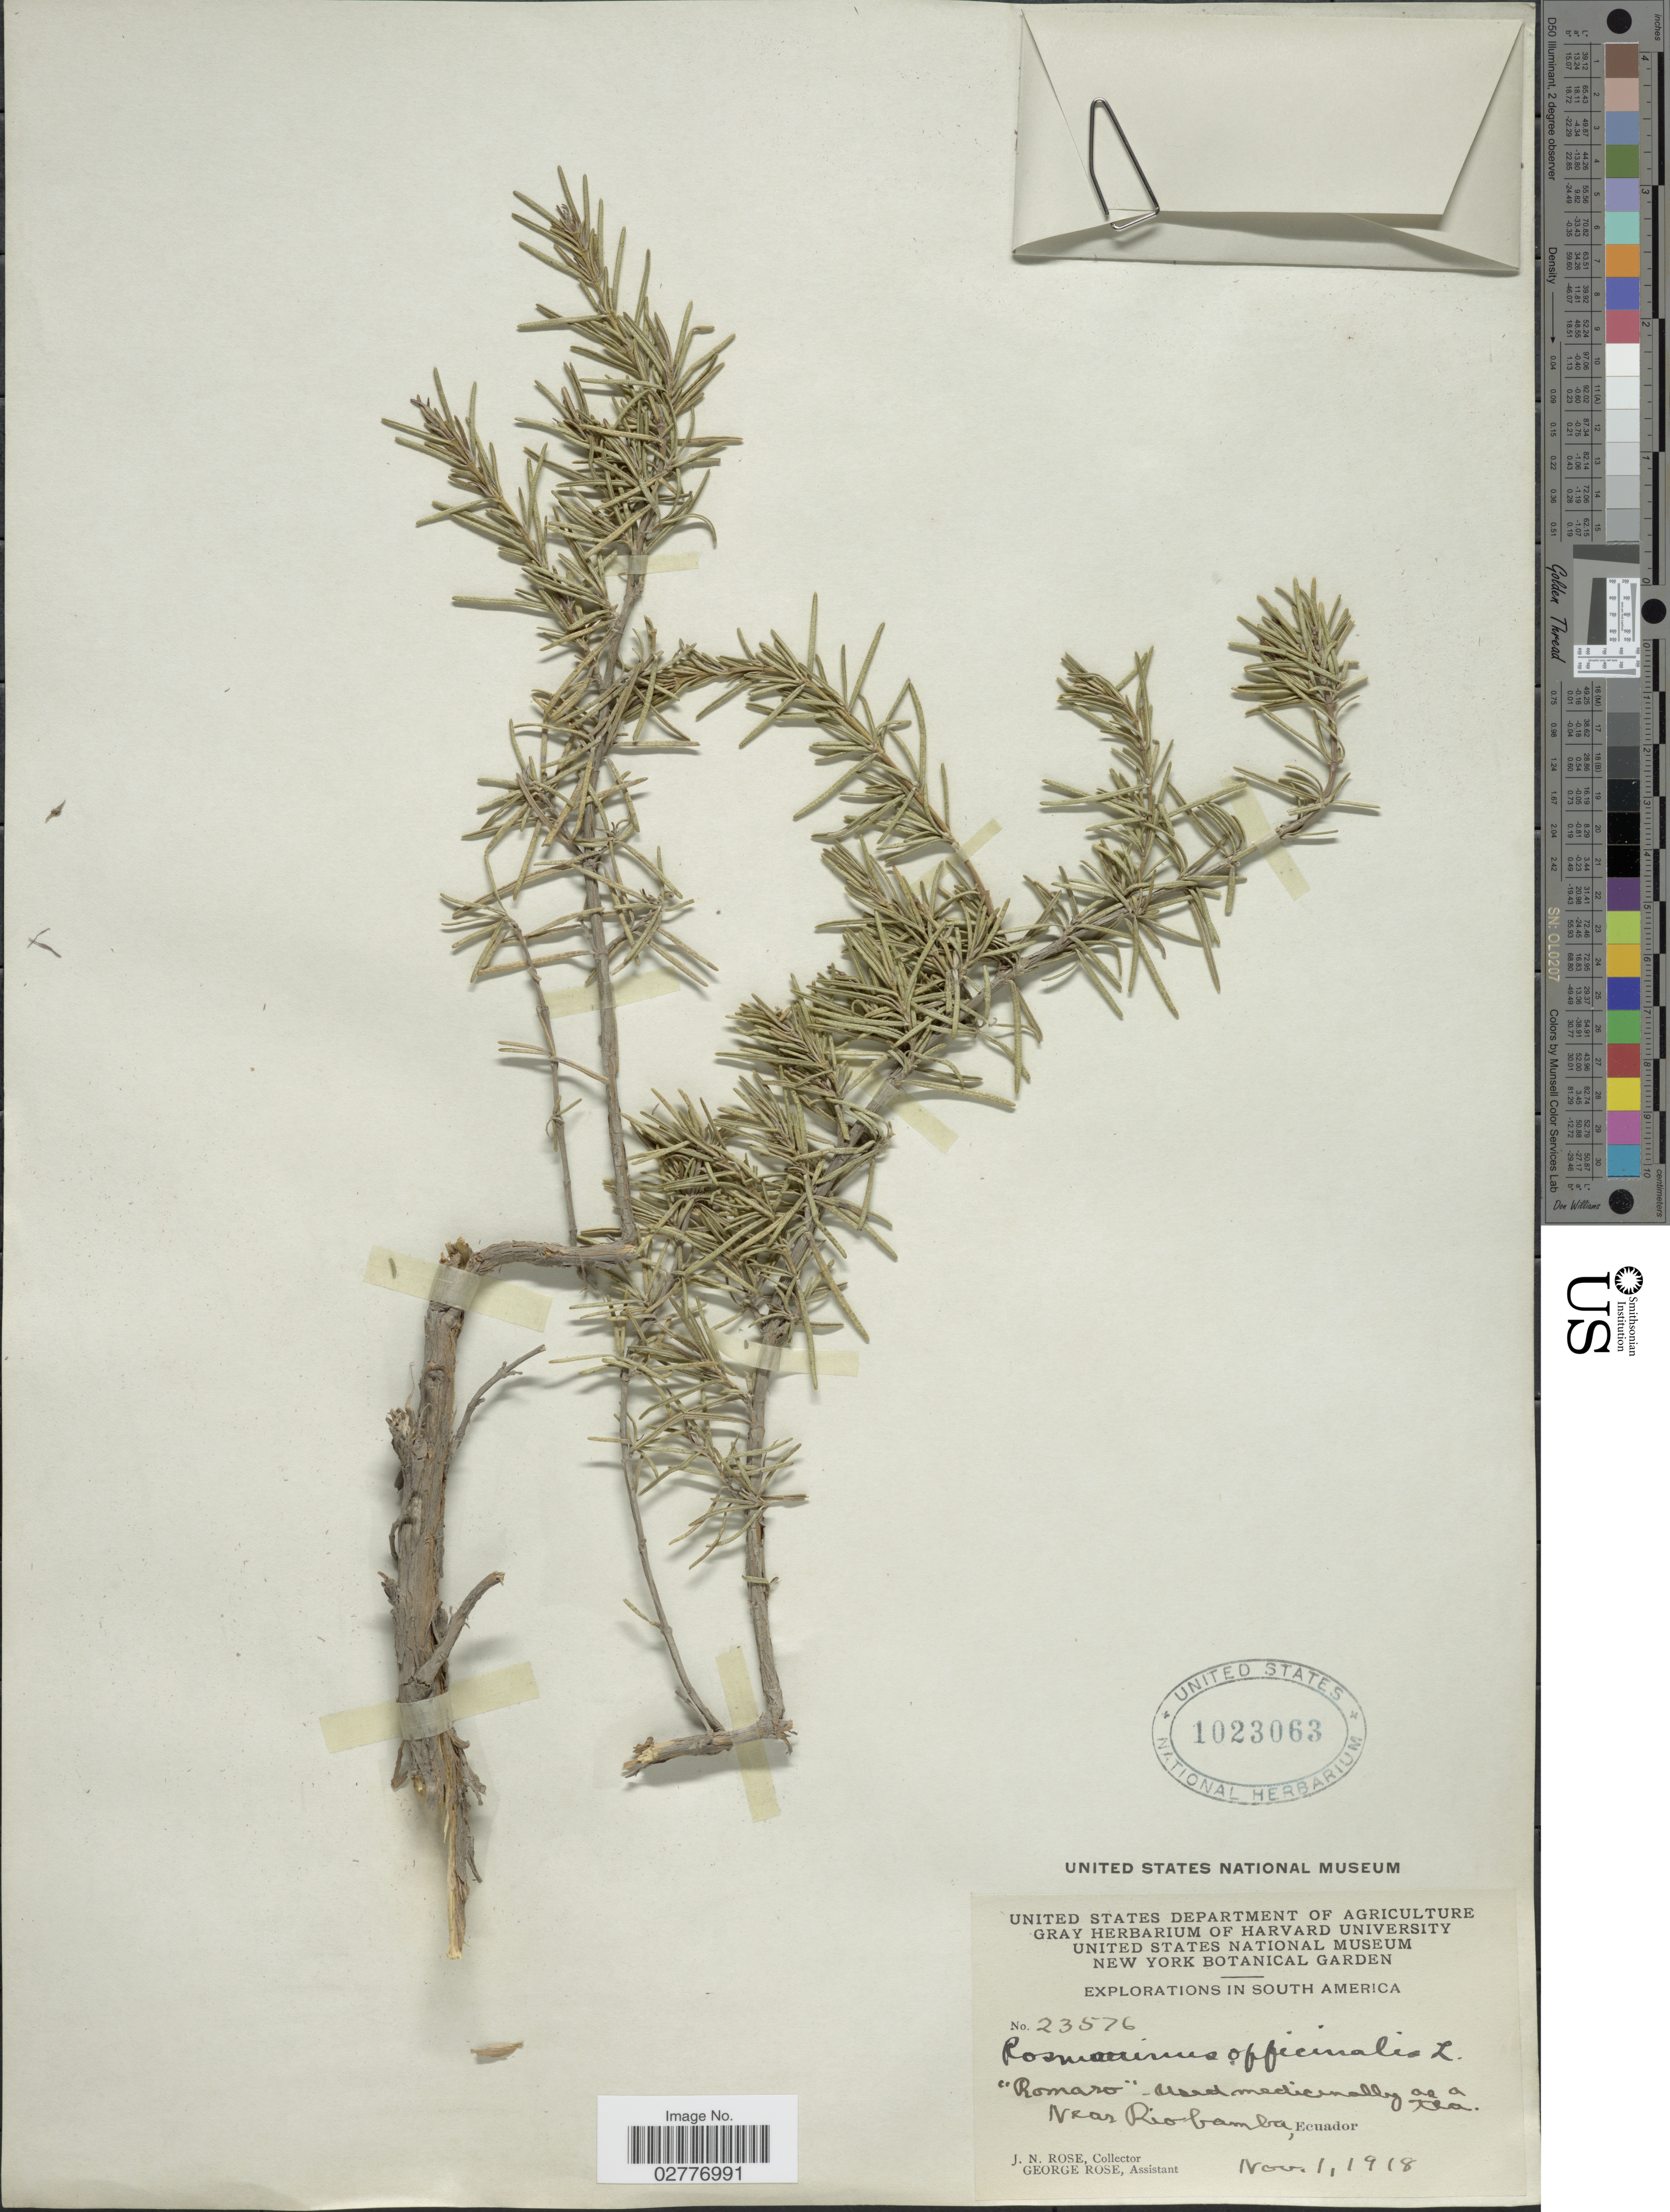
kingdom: Plantae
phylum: Tracheophyta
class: Magnoliopsida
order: Lamiales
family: Lamiaceae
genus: Rosmarinus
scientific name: Rosmarinus officinalis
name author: L.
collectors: J. N. Rose & G. Rose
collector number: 23576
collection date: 1918-11-01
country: Ecuador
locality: Near Riobamba.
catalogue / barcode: US 1023063